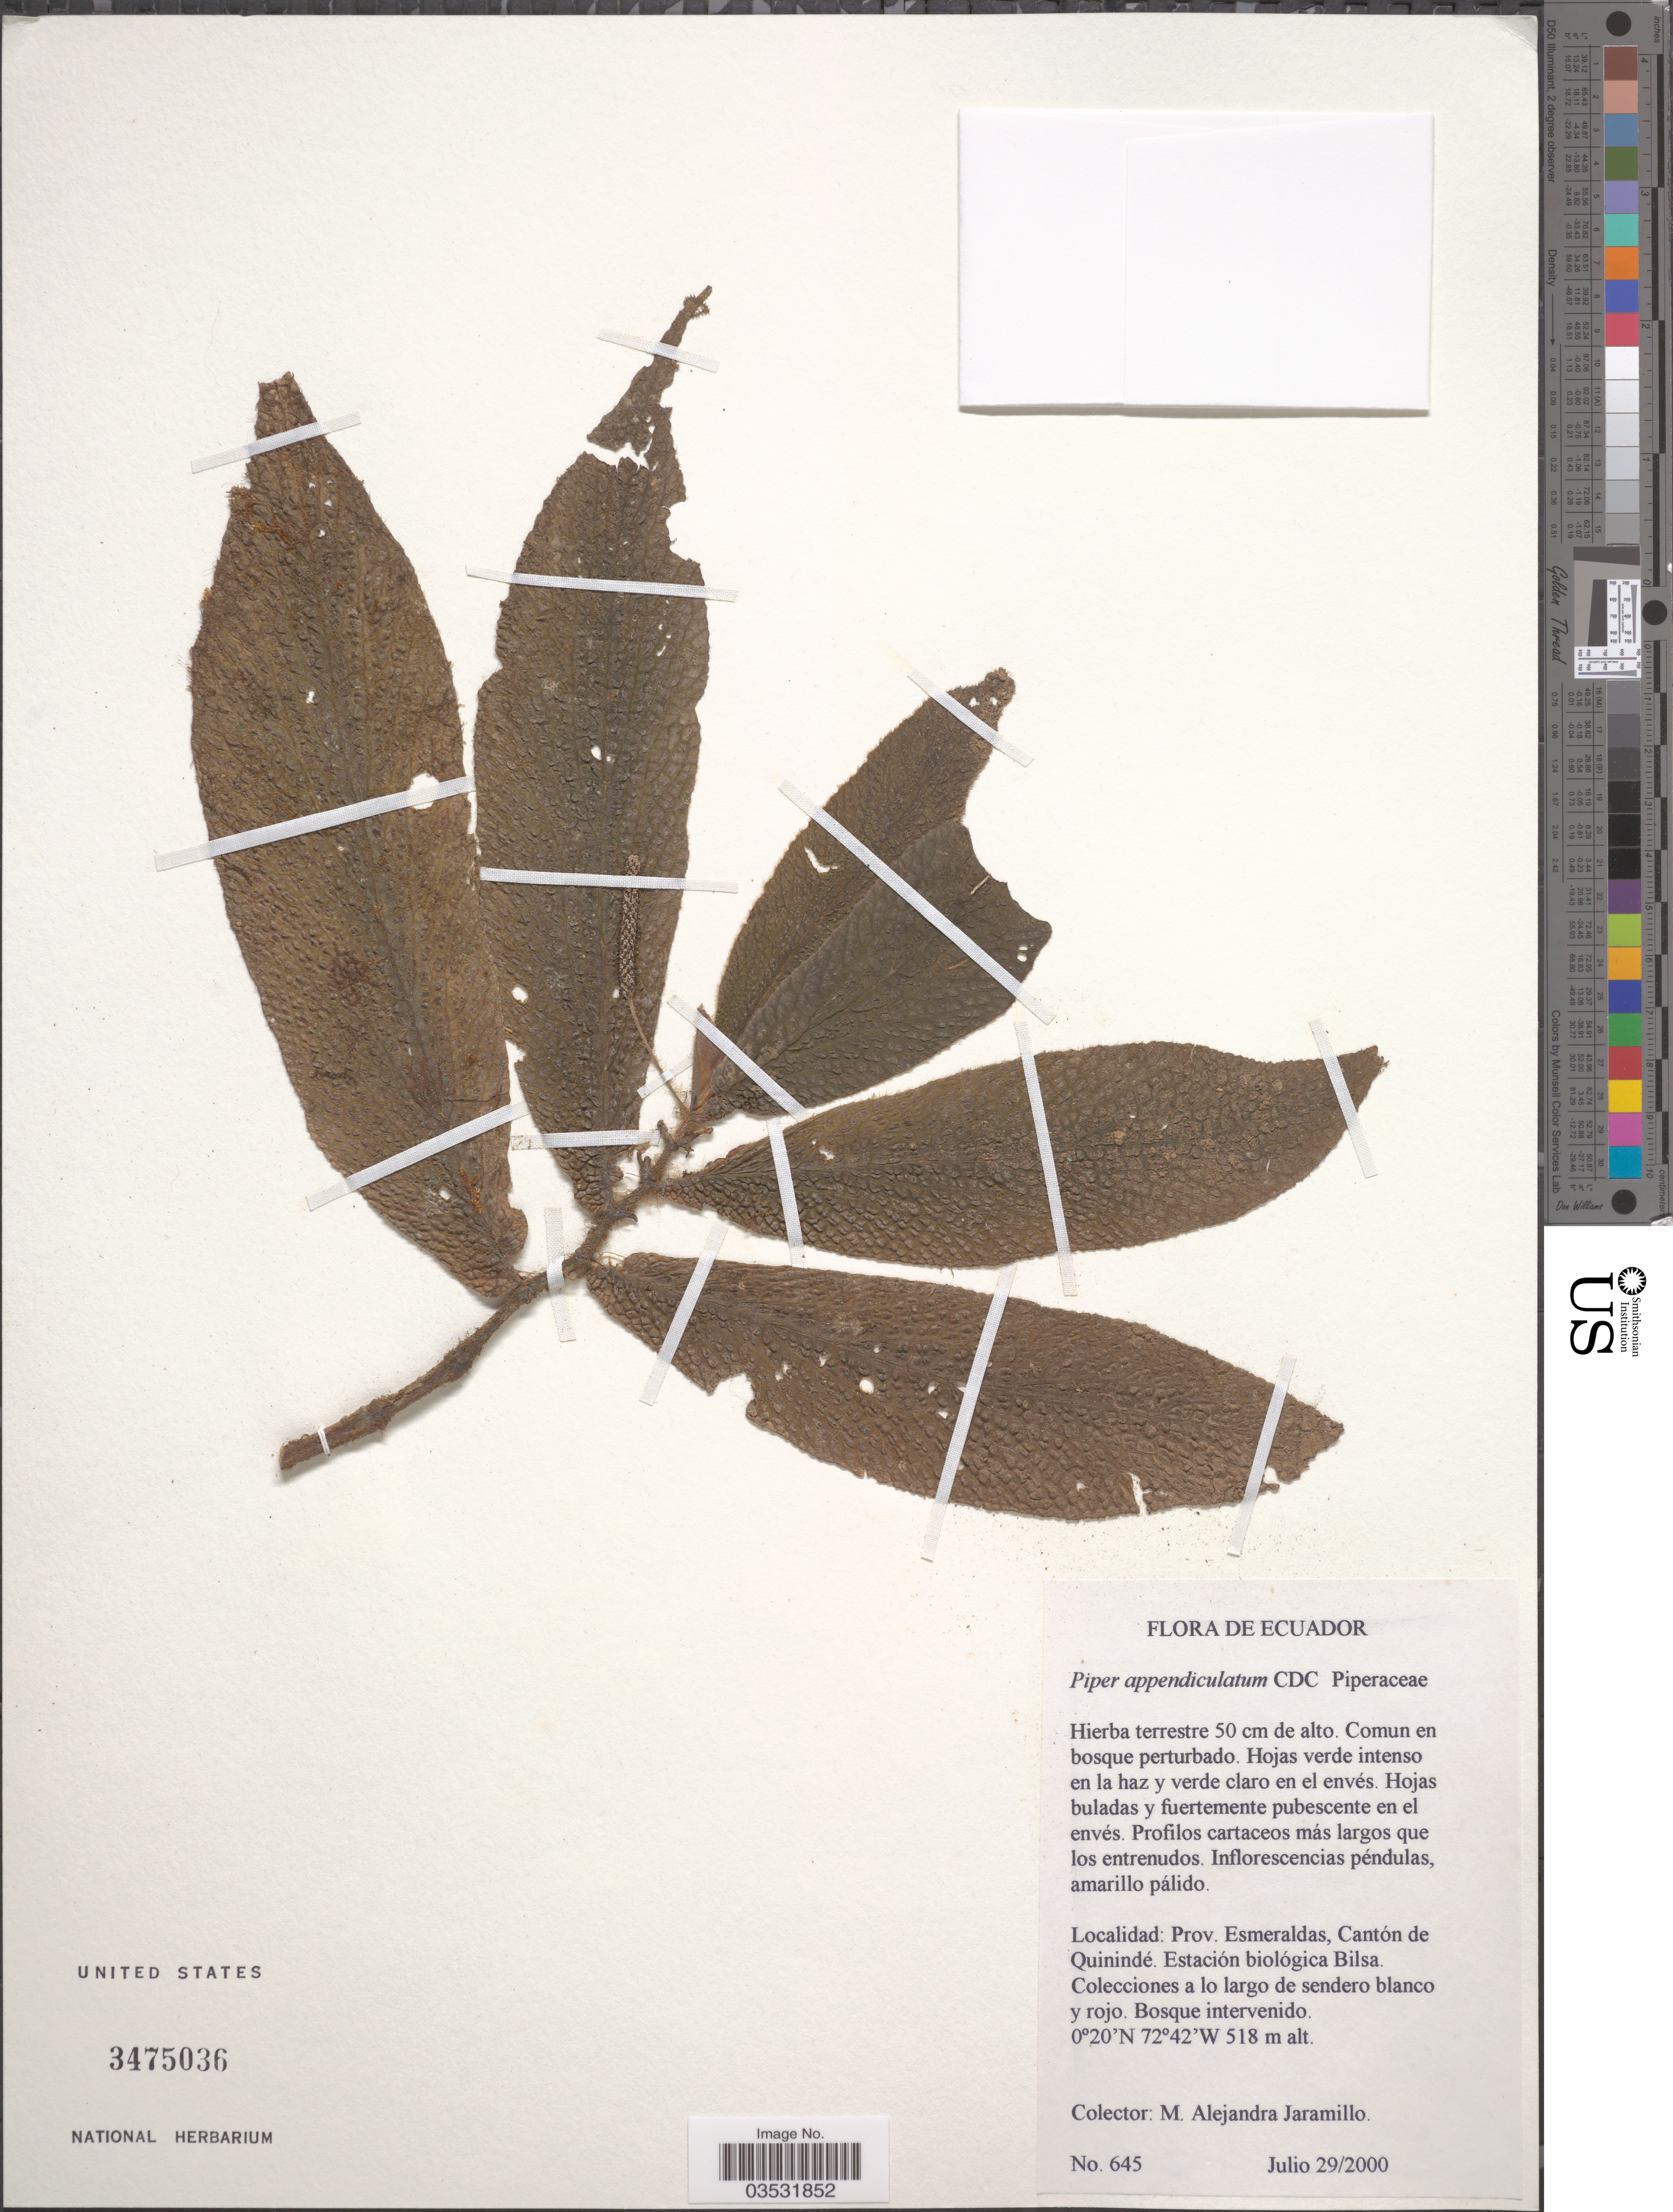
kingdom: Plantae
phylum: Tracheophyta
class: Magnoliopsida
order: Piperales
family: Piperaceae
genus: Piper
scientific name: Piper appendiculatum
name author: (Benth.) C. DC.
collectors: M. A. Jaramillo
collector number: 645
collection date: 2000-07-29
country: Ecuador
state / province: Esmeraldas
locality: Cantón de Quinindé. Estación biológica Bilsa.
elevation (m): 518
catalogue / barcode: US 3475036